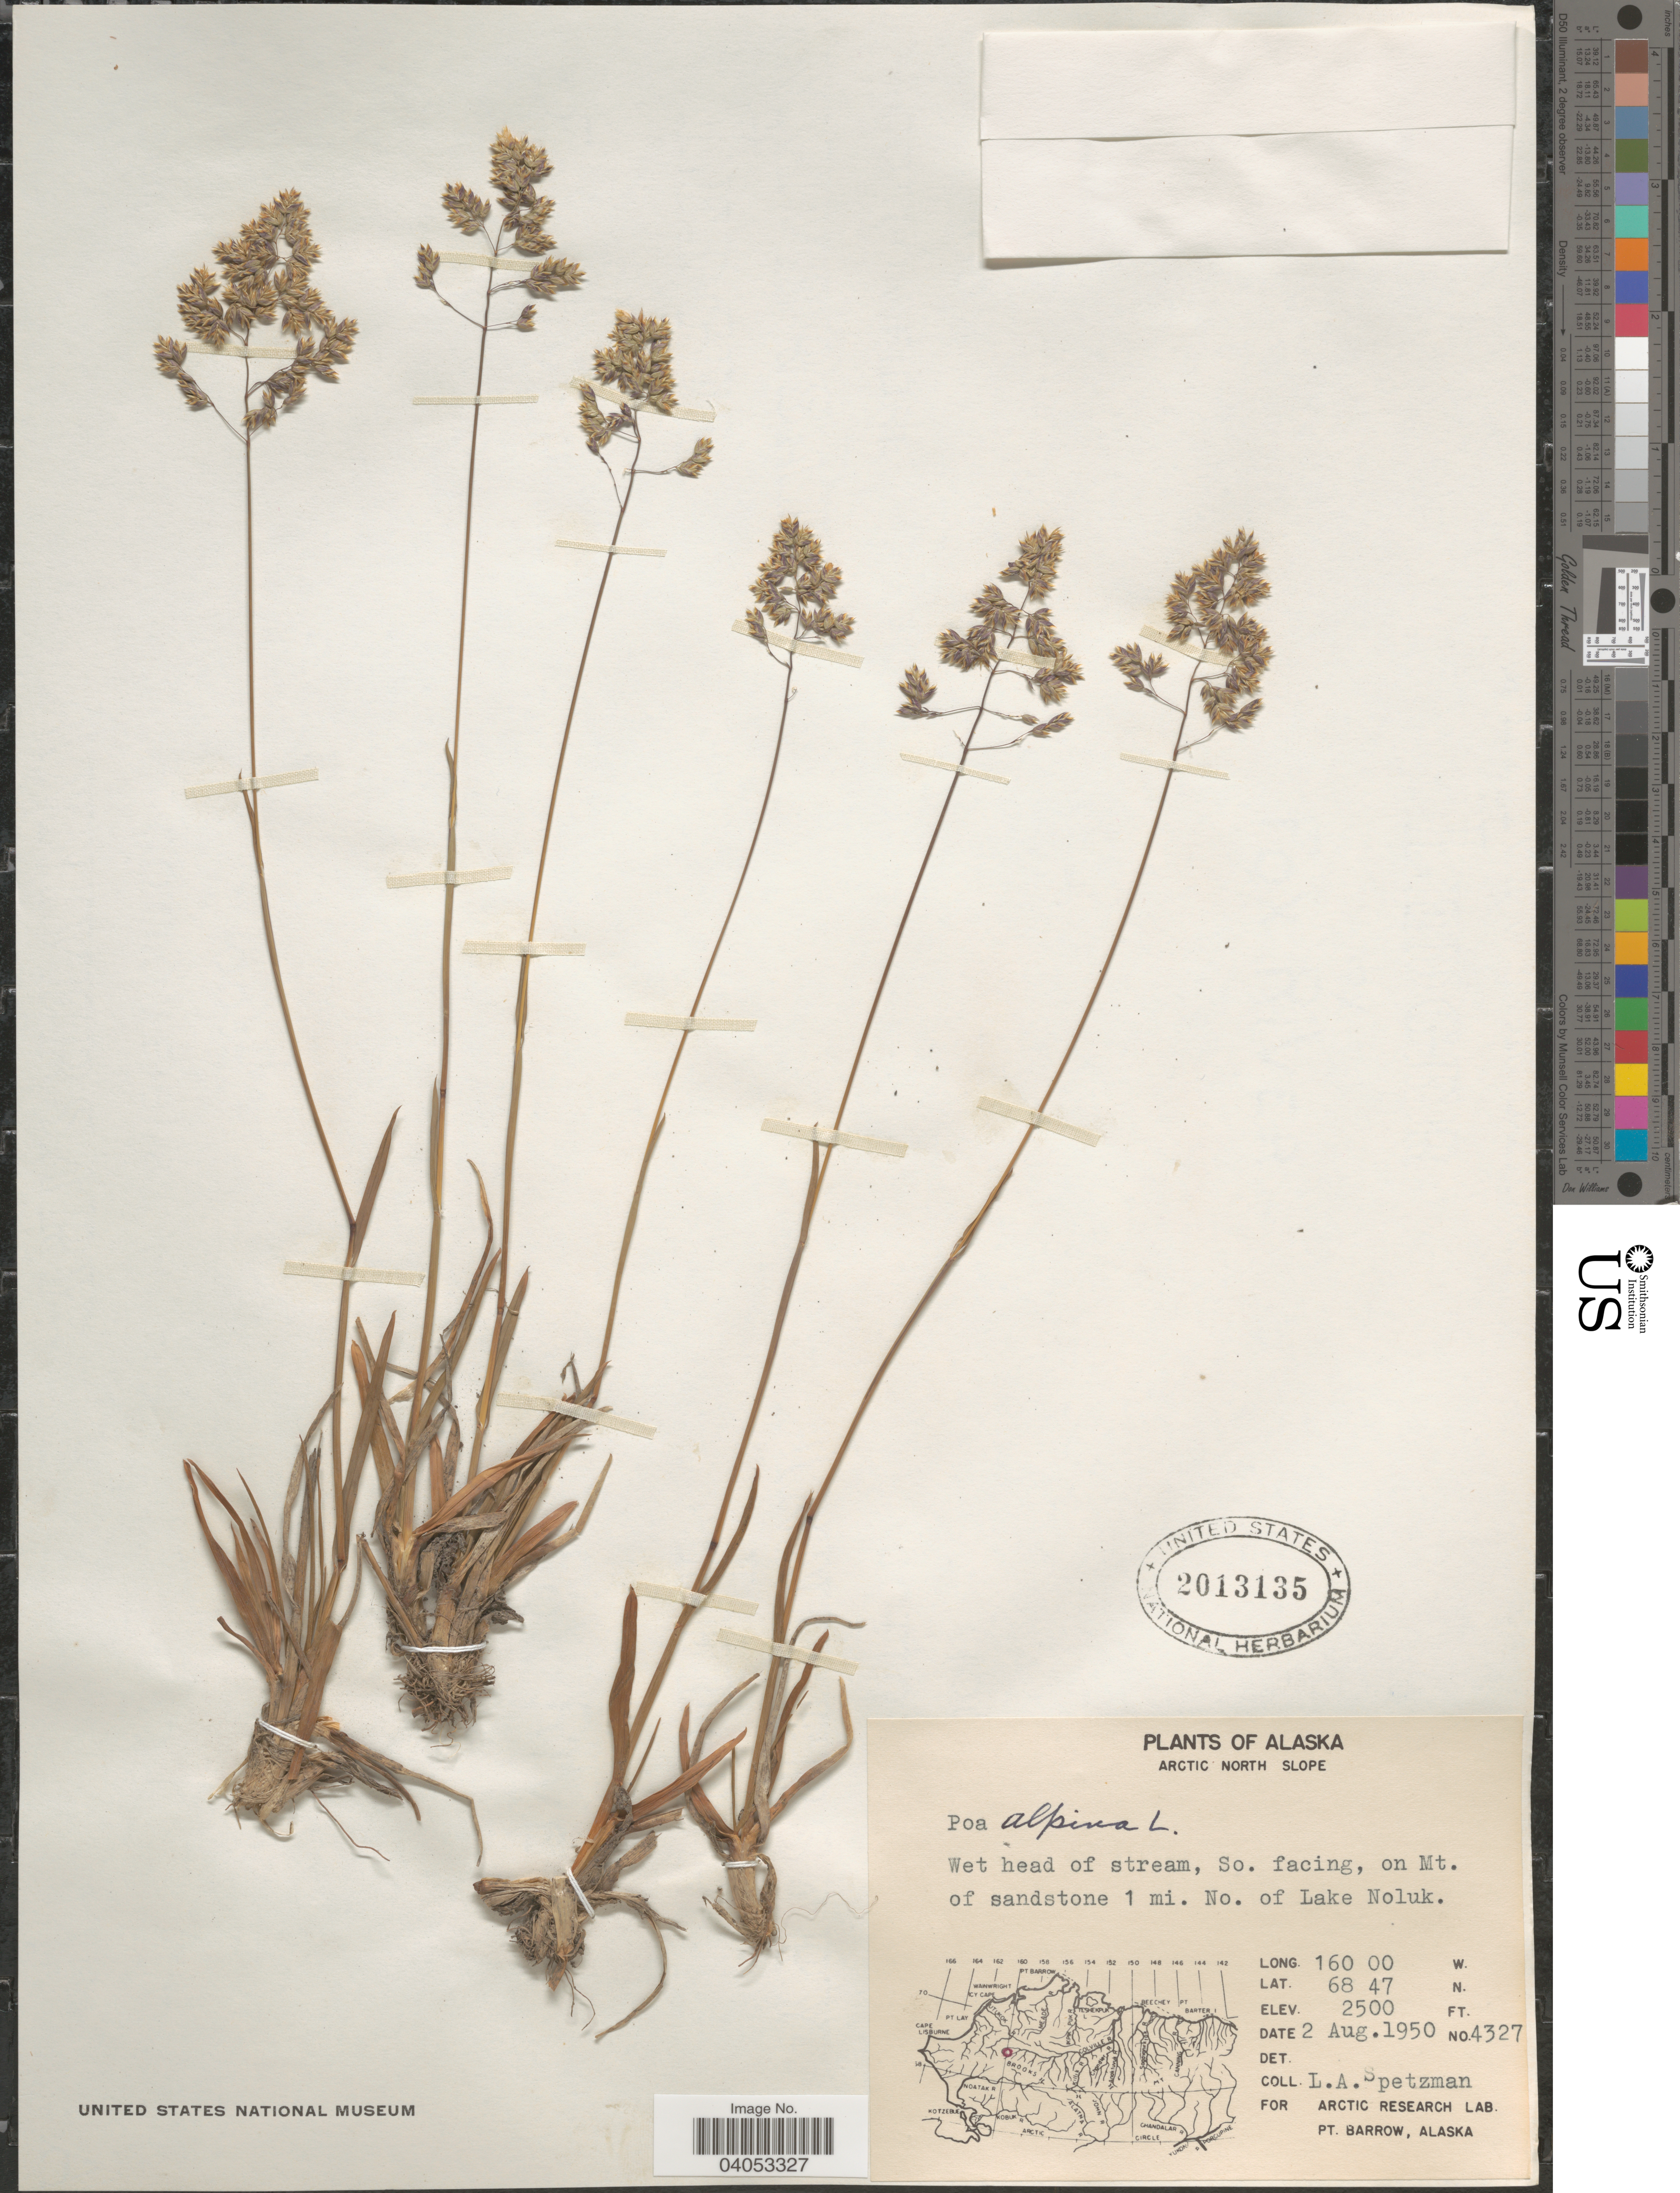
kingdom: Plantae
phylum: Tracheophyta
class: Liliopsida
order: Poales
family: Poaceae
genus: Poa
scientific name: Poa alpina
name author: L.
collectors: L. Spetzman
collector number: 4327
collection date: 1950-08-02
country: United States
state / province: Alaska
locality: Arctic North Slope. Wet head of stream, So. facing, on Mt. of sandstone 1 mi. No. of Lake Noluk.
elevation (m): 762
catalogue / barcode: US 2013135